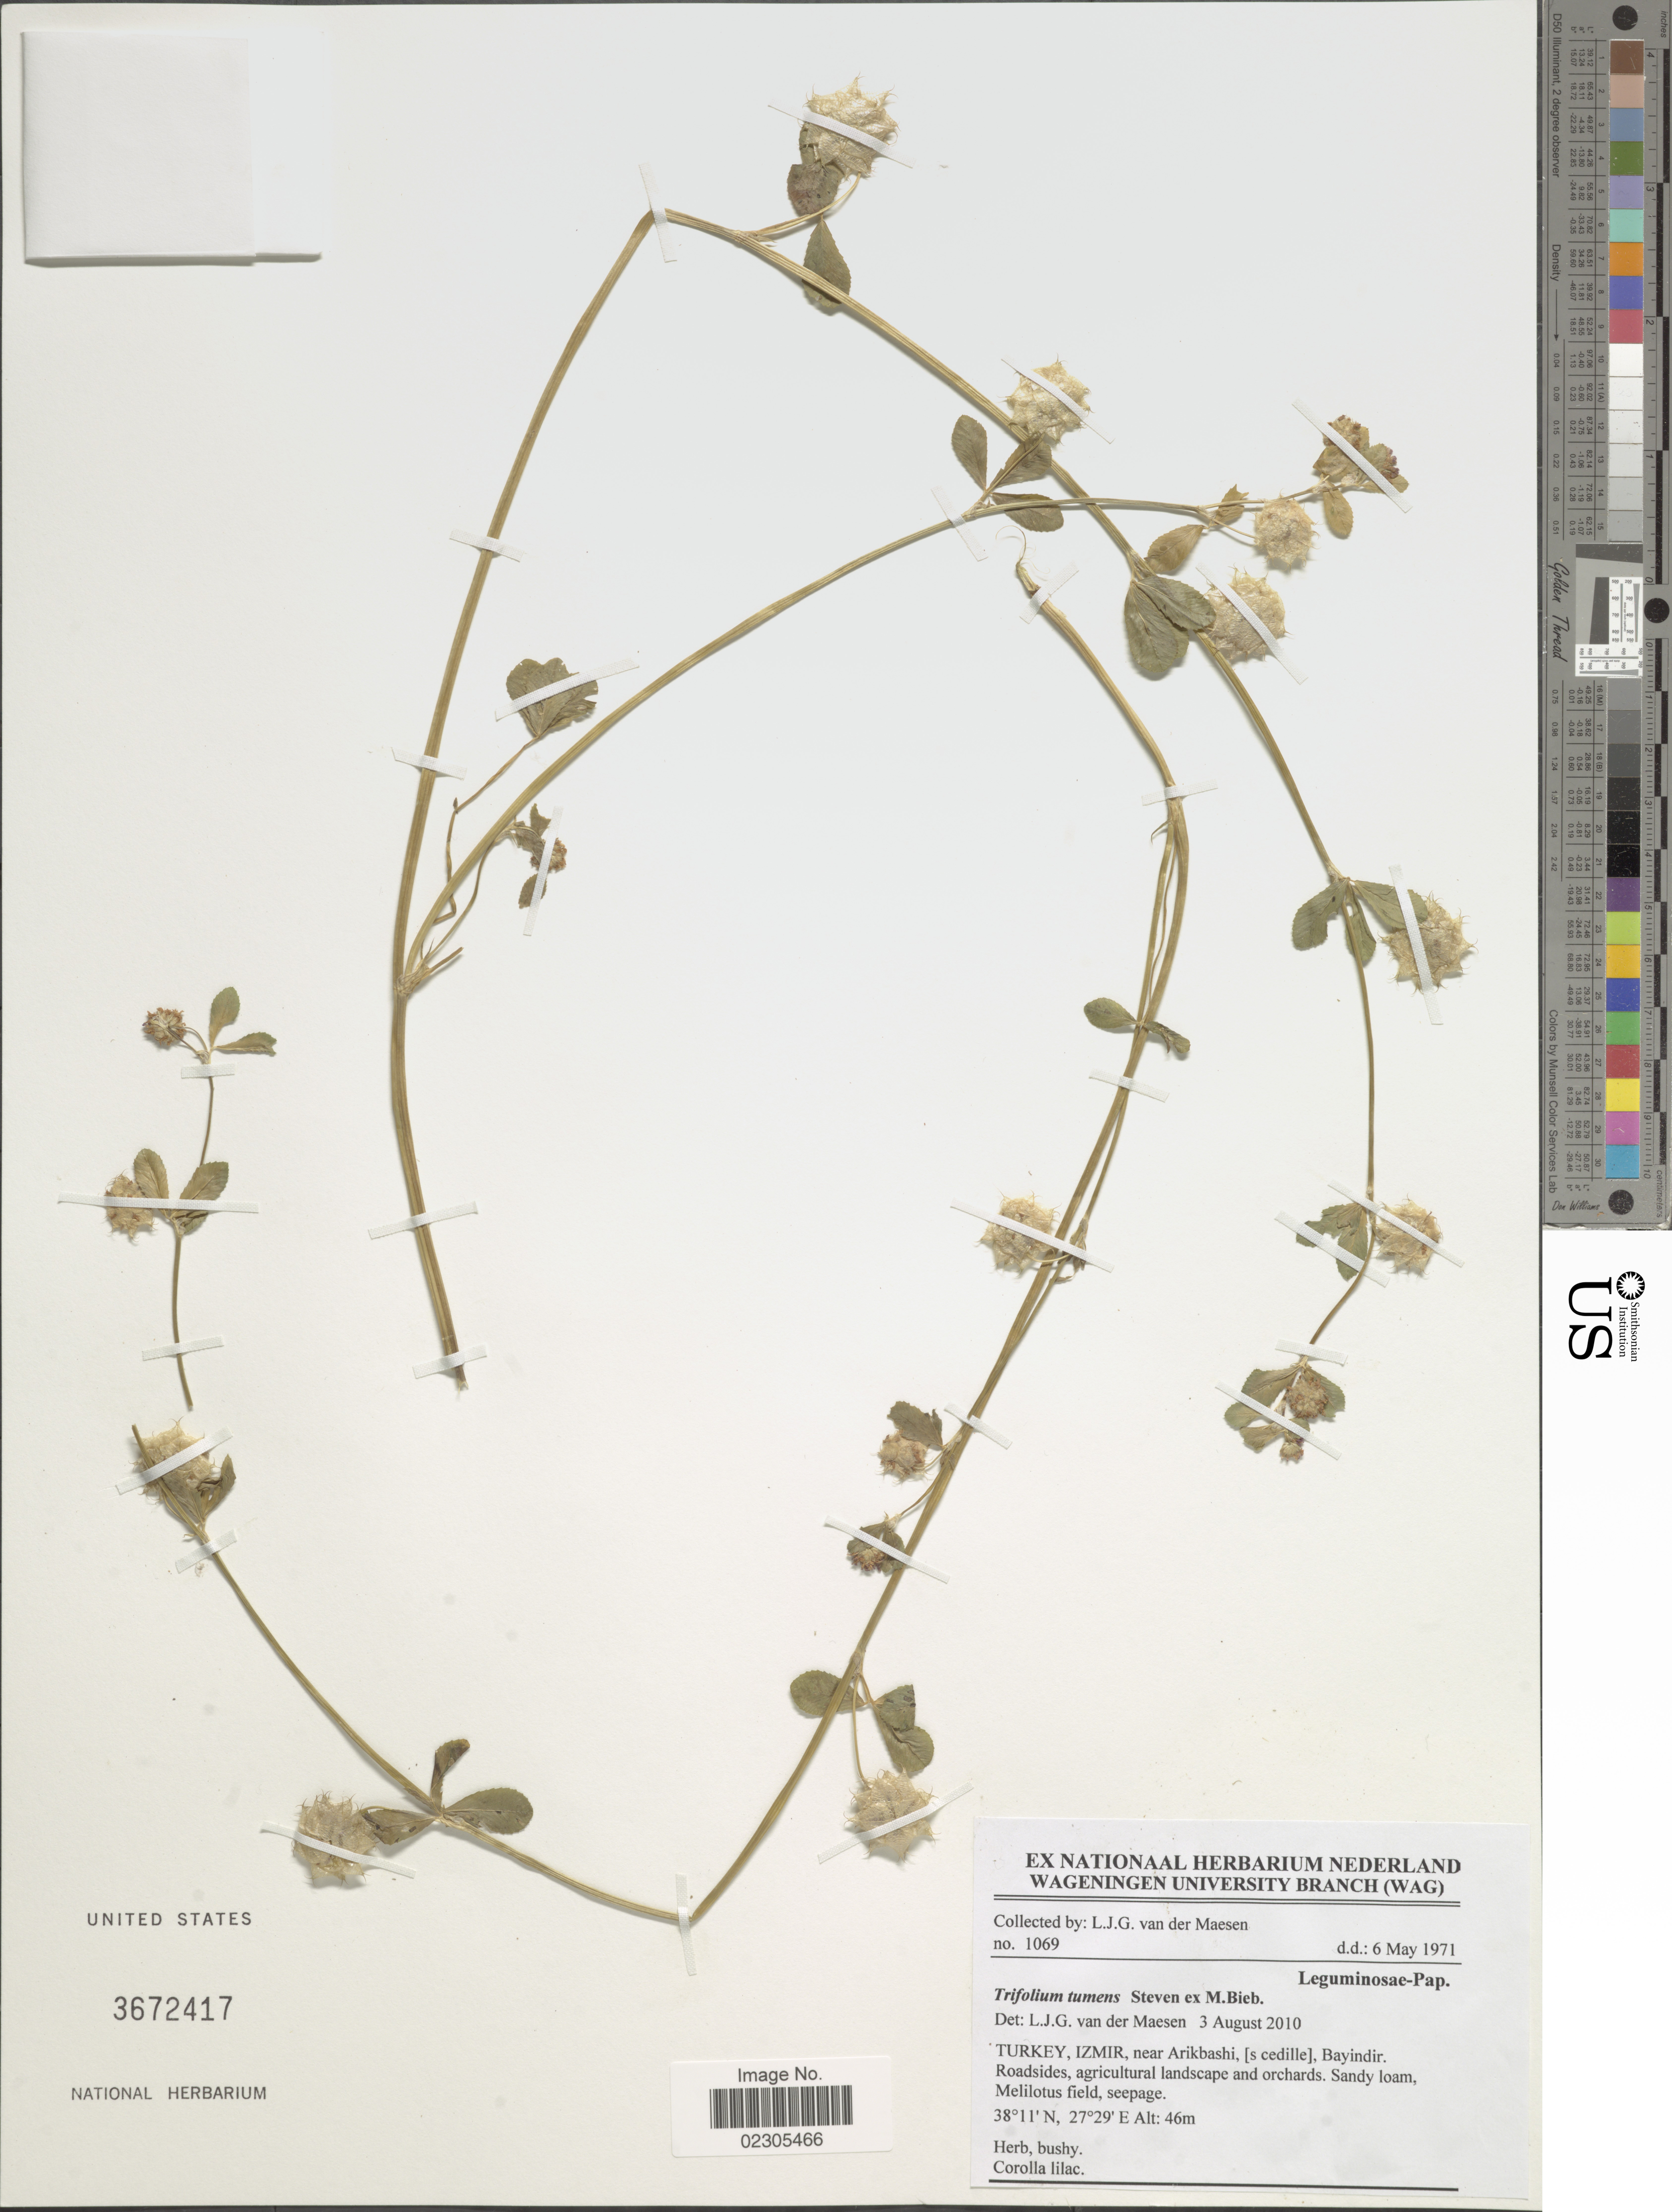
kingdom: Plantae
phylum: Tracheophyta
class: Magnoliopsida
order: Fabales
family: Fabaceae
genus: Trifolium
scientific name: Trifolium tumens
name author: M. Bieb.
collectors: L. van der Maesen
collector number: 1069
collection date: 1971-05-06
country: Turkey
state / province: Izmir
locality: Near Arikbashi, (s cedille), Bayindir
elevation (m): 46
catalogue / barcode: US 3672417